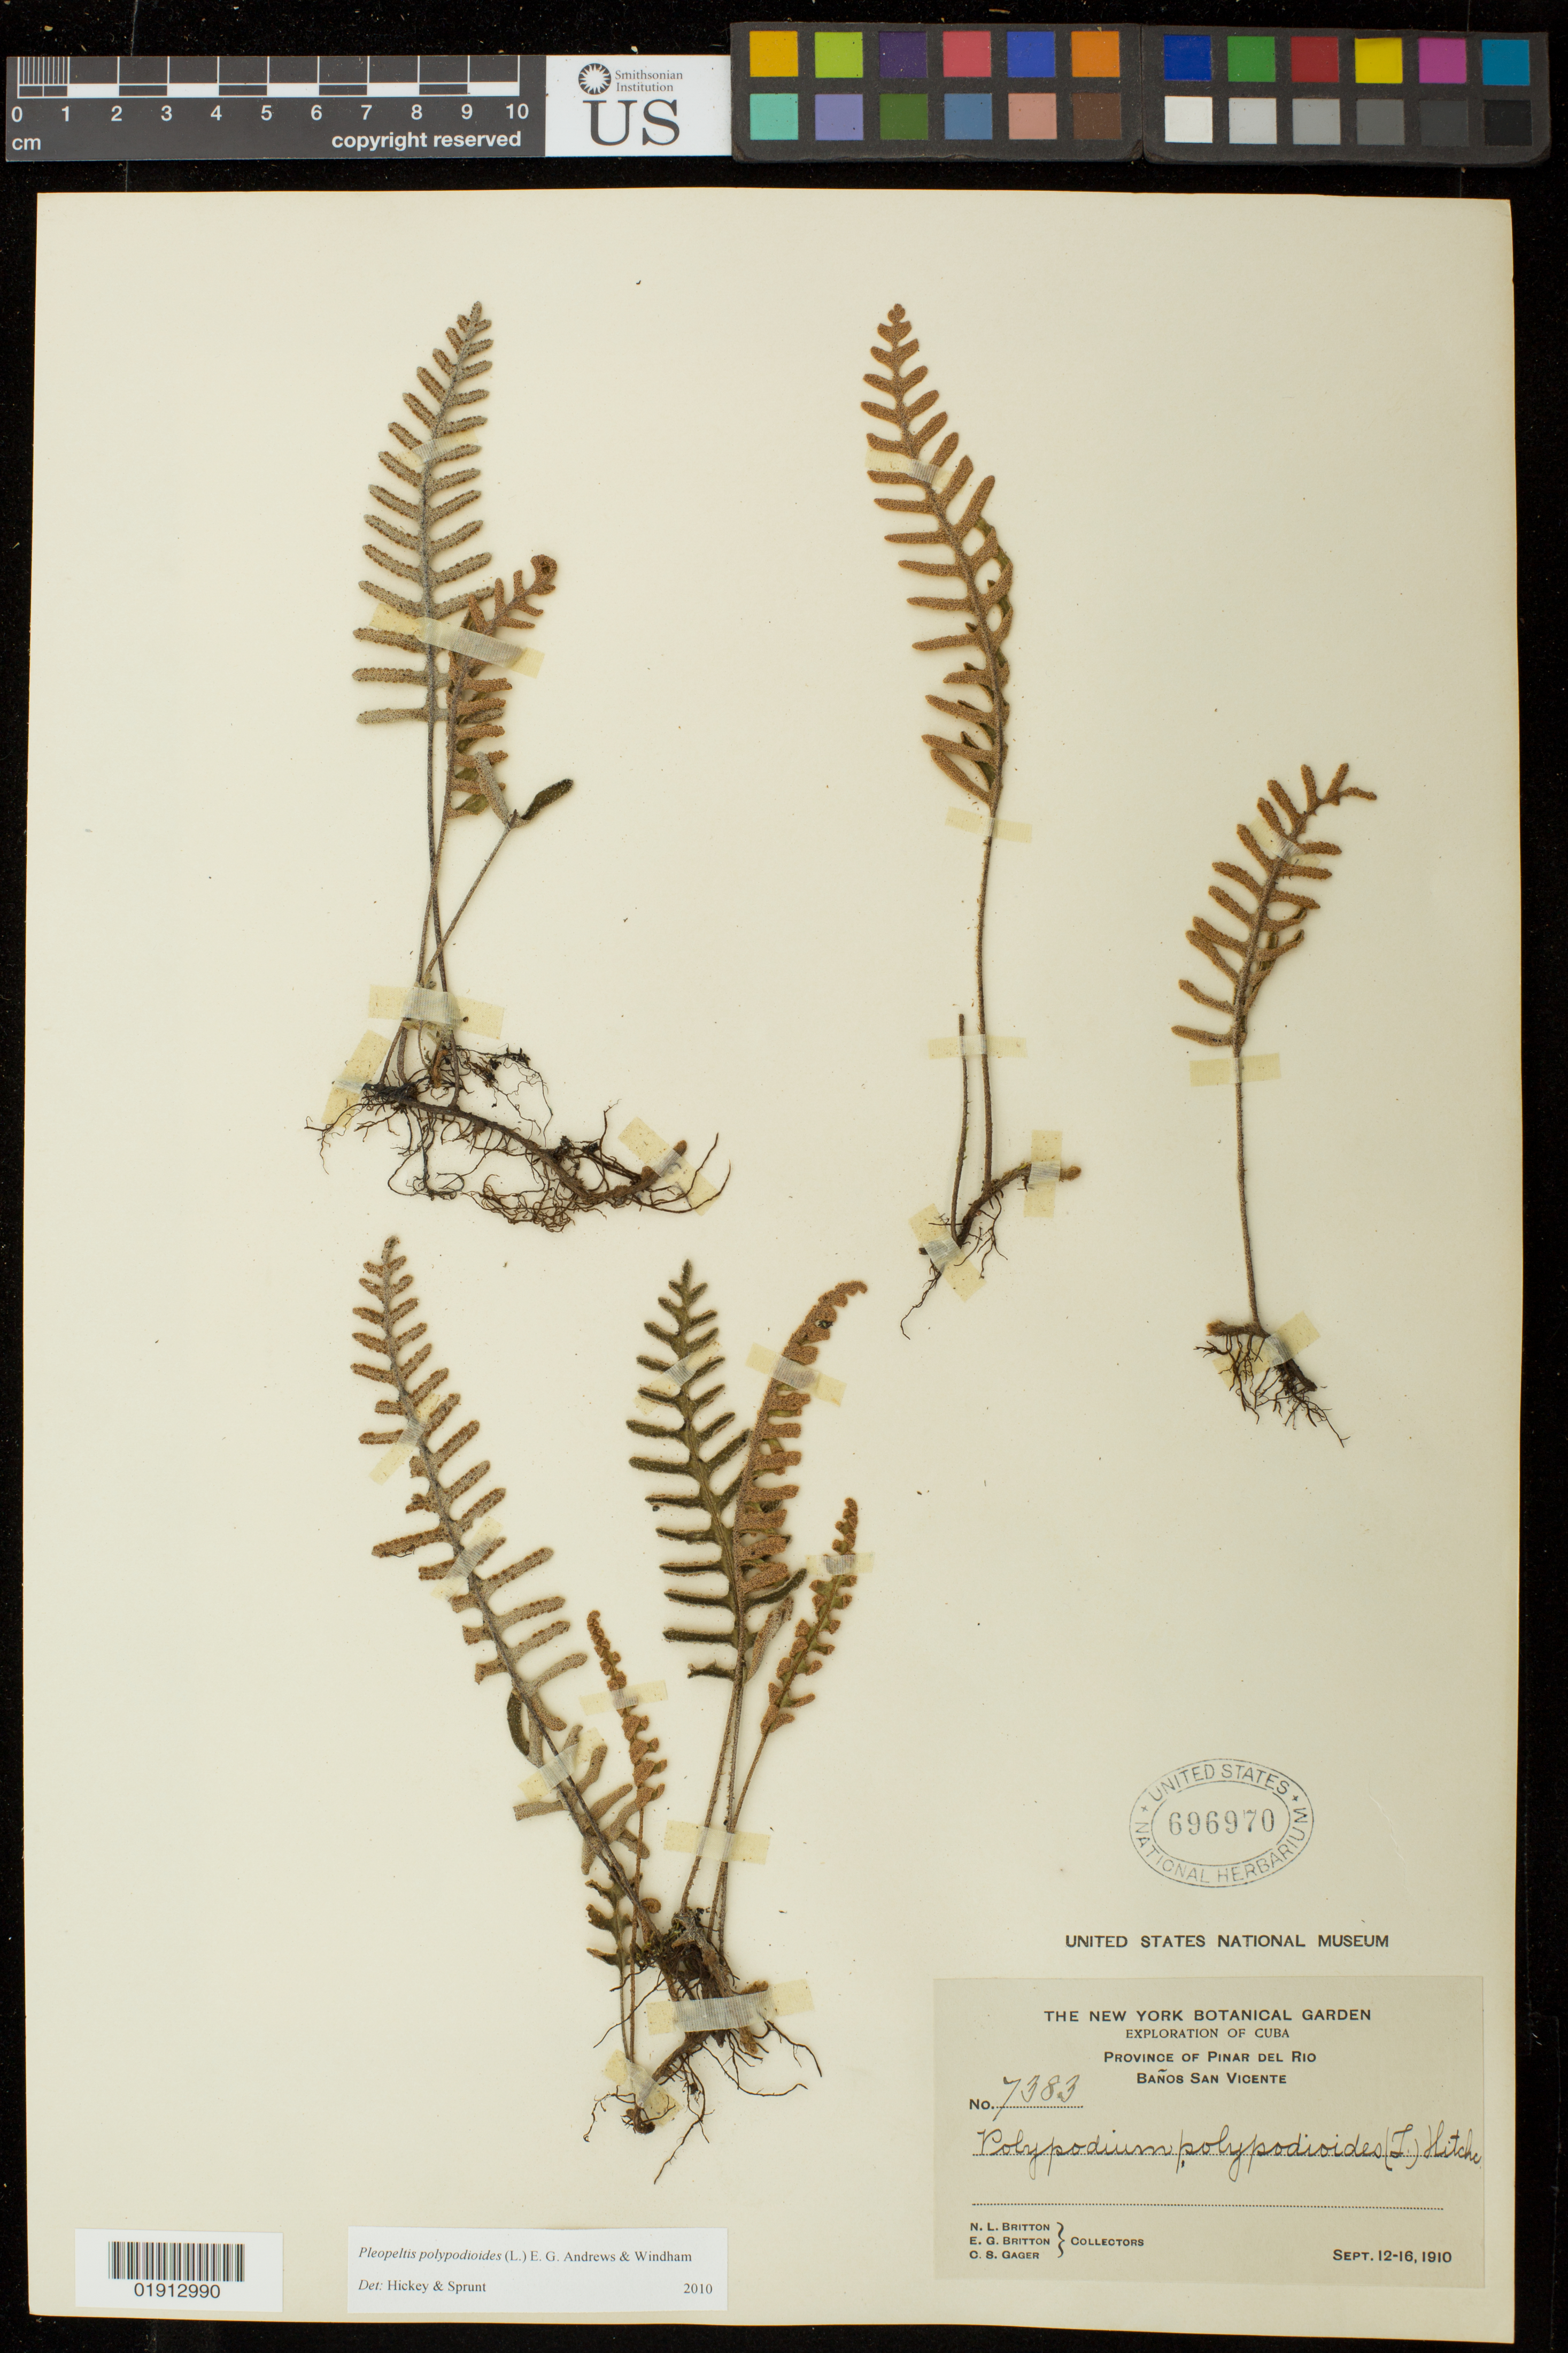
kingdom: Plantae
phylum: Tracheophyta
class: Polypodiopsida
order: Polypodiales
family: Polypodiaceae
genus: Pleopeltis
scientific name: Pleopeltis polypodioides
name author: (L.) E.G. Andrews & Windham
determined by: Hickey, R. J.; Sprunt, S. V.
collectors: N. Britton, E. G. Britton & C. Gager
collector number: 7383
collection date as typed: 12 Sep 1910 to 16 Sep 1910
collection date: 1910-09-12/1910-09-16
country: Cuba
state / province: Pinar del Rio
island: Cuba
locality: Province of Pinar del Rio, Baños San Vicente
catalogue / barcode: US 696970